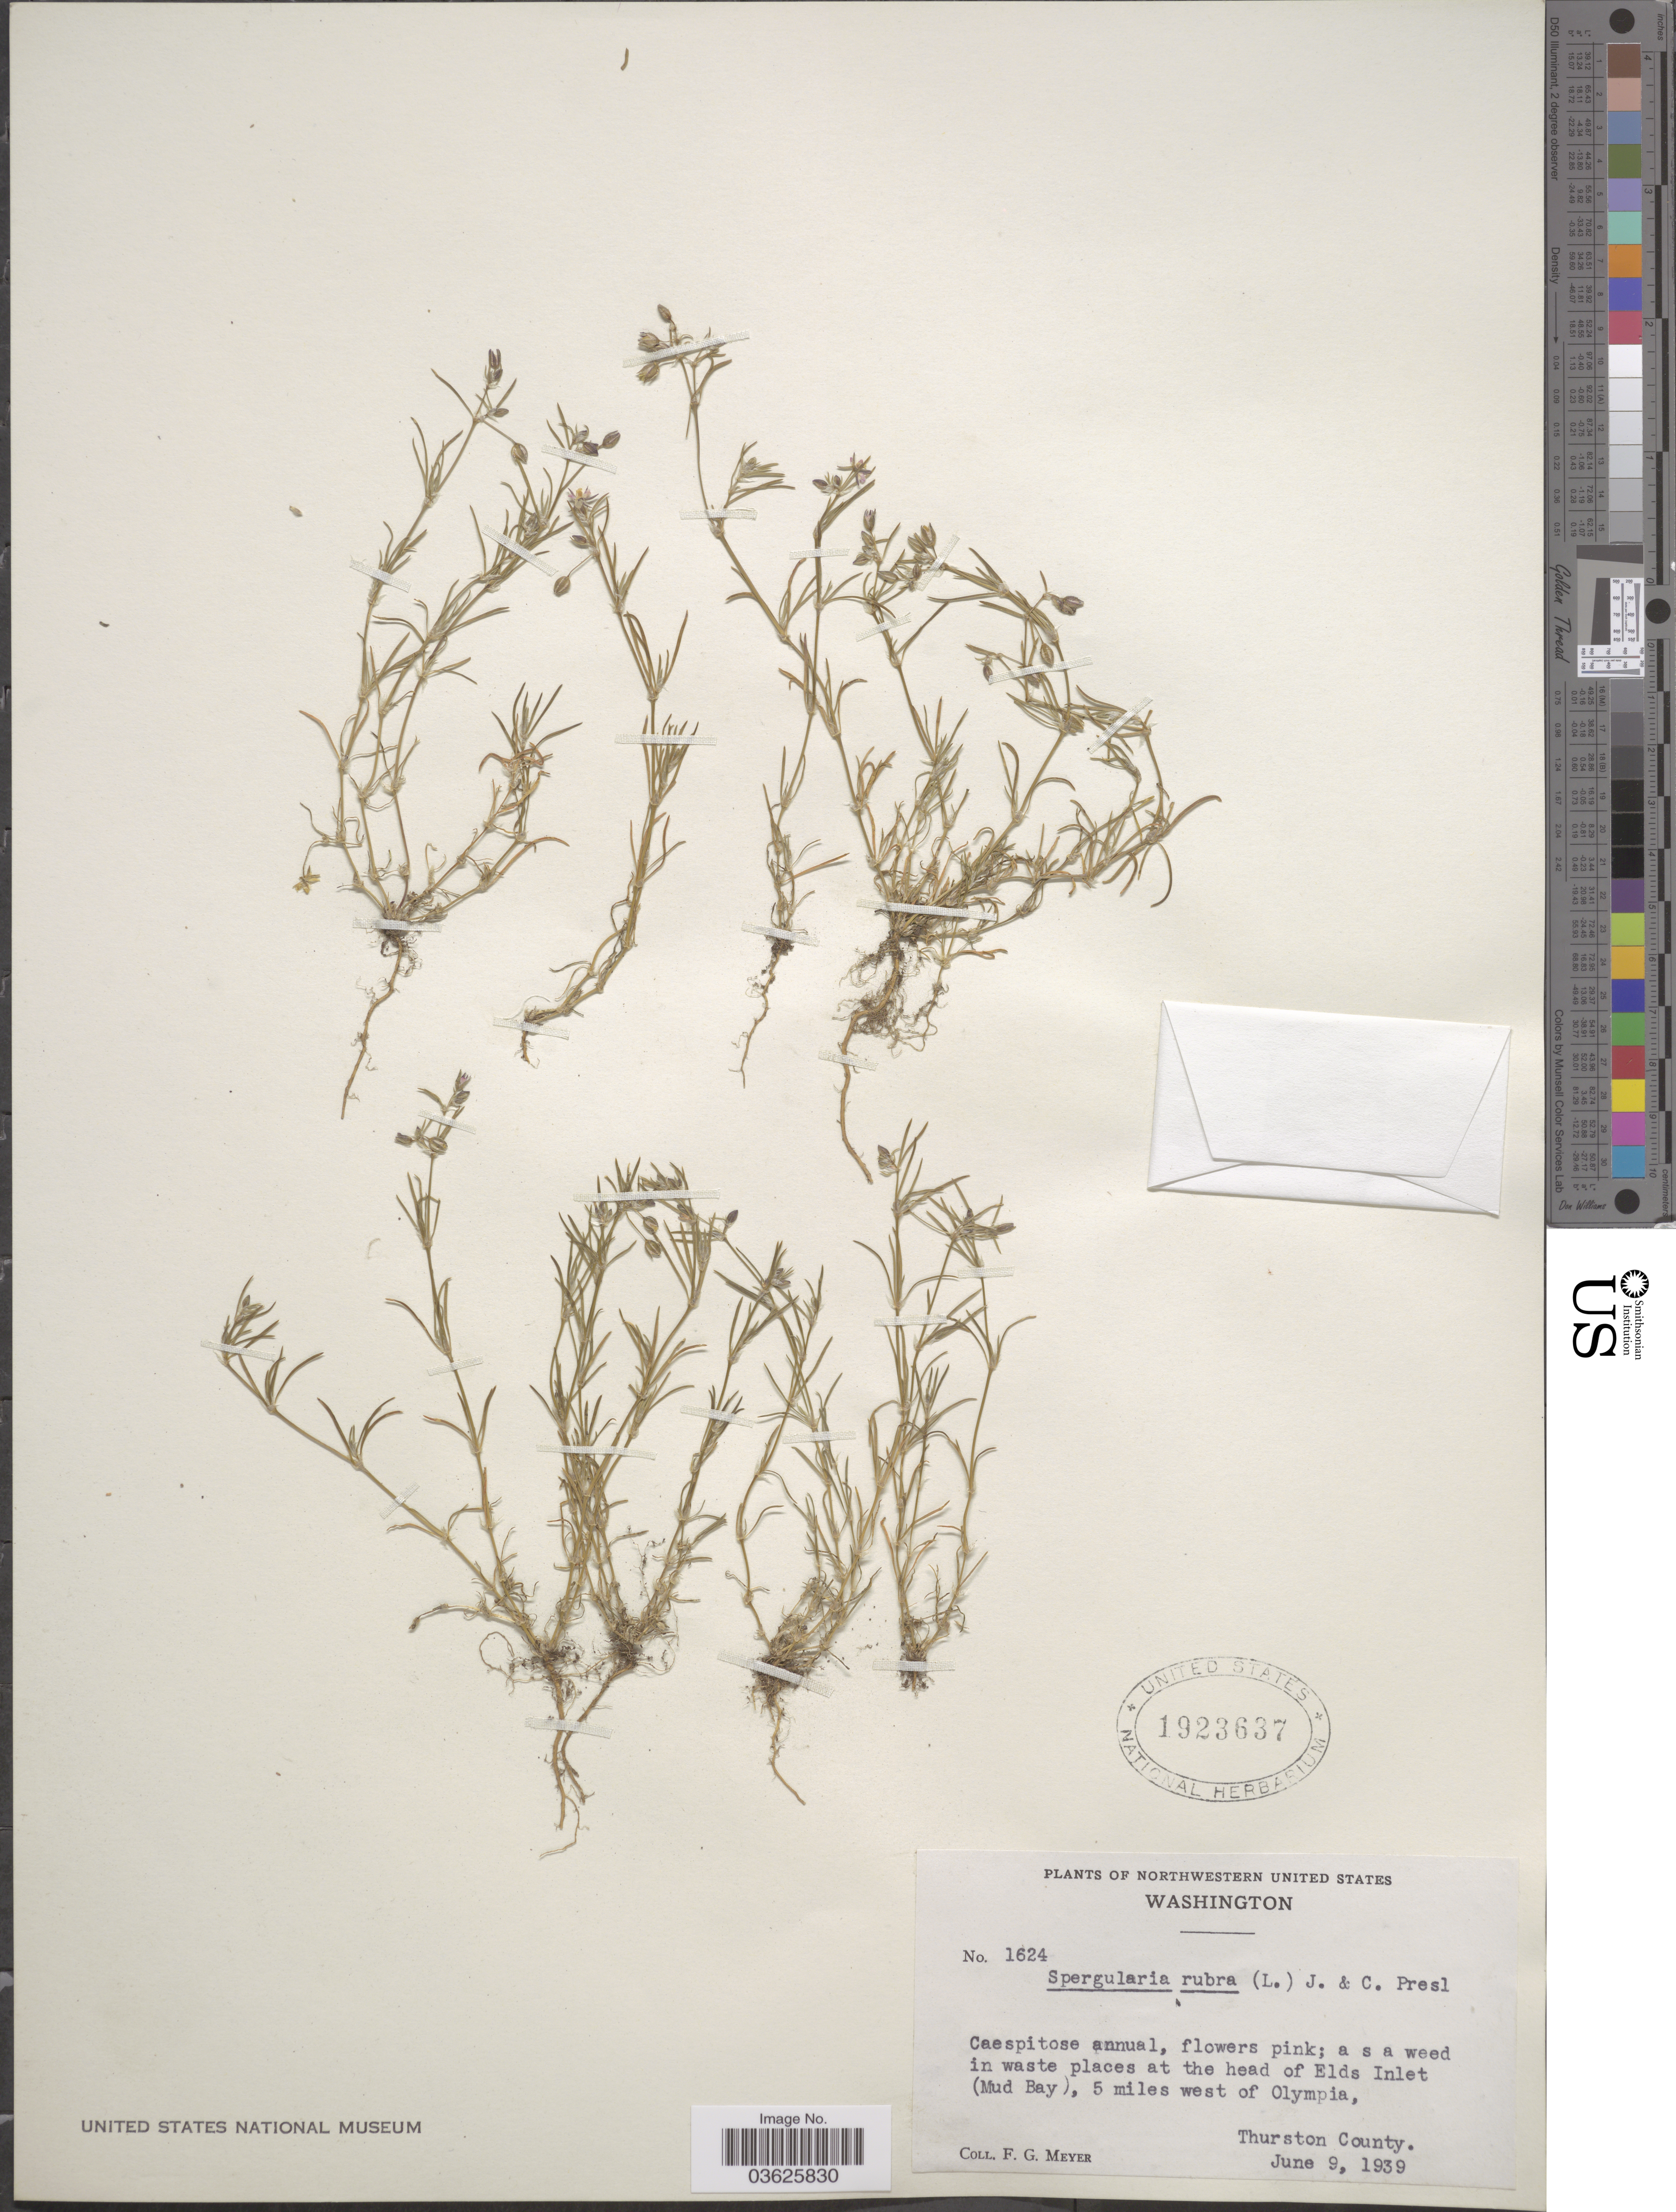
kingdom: Plantae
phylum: Tracheophyta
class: Magnoliopsida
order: Caryophyllales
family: Caryophyllaceae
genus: Spergularia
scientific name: Spergularia rubra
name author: (L.) J. Presl & C. Presl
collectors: F. G. Meyer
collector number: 1624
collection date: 1939-06-09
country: United States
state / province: Washington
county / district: Thurston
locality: Northwestern United States. In waste places at the head of Elds Inlet (Mud Bay), 5 miles west of Olympia, Thurston County.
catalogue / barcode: US 1923637